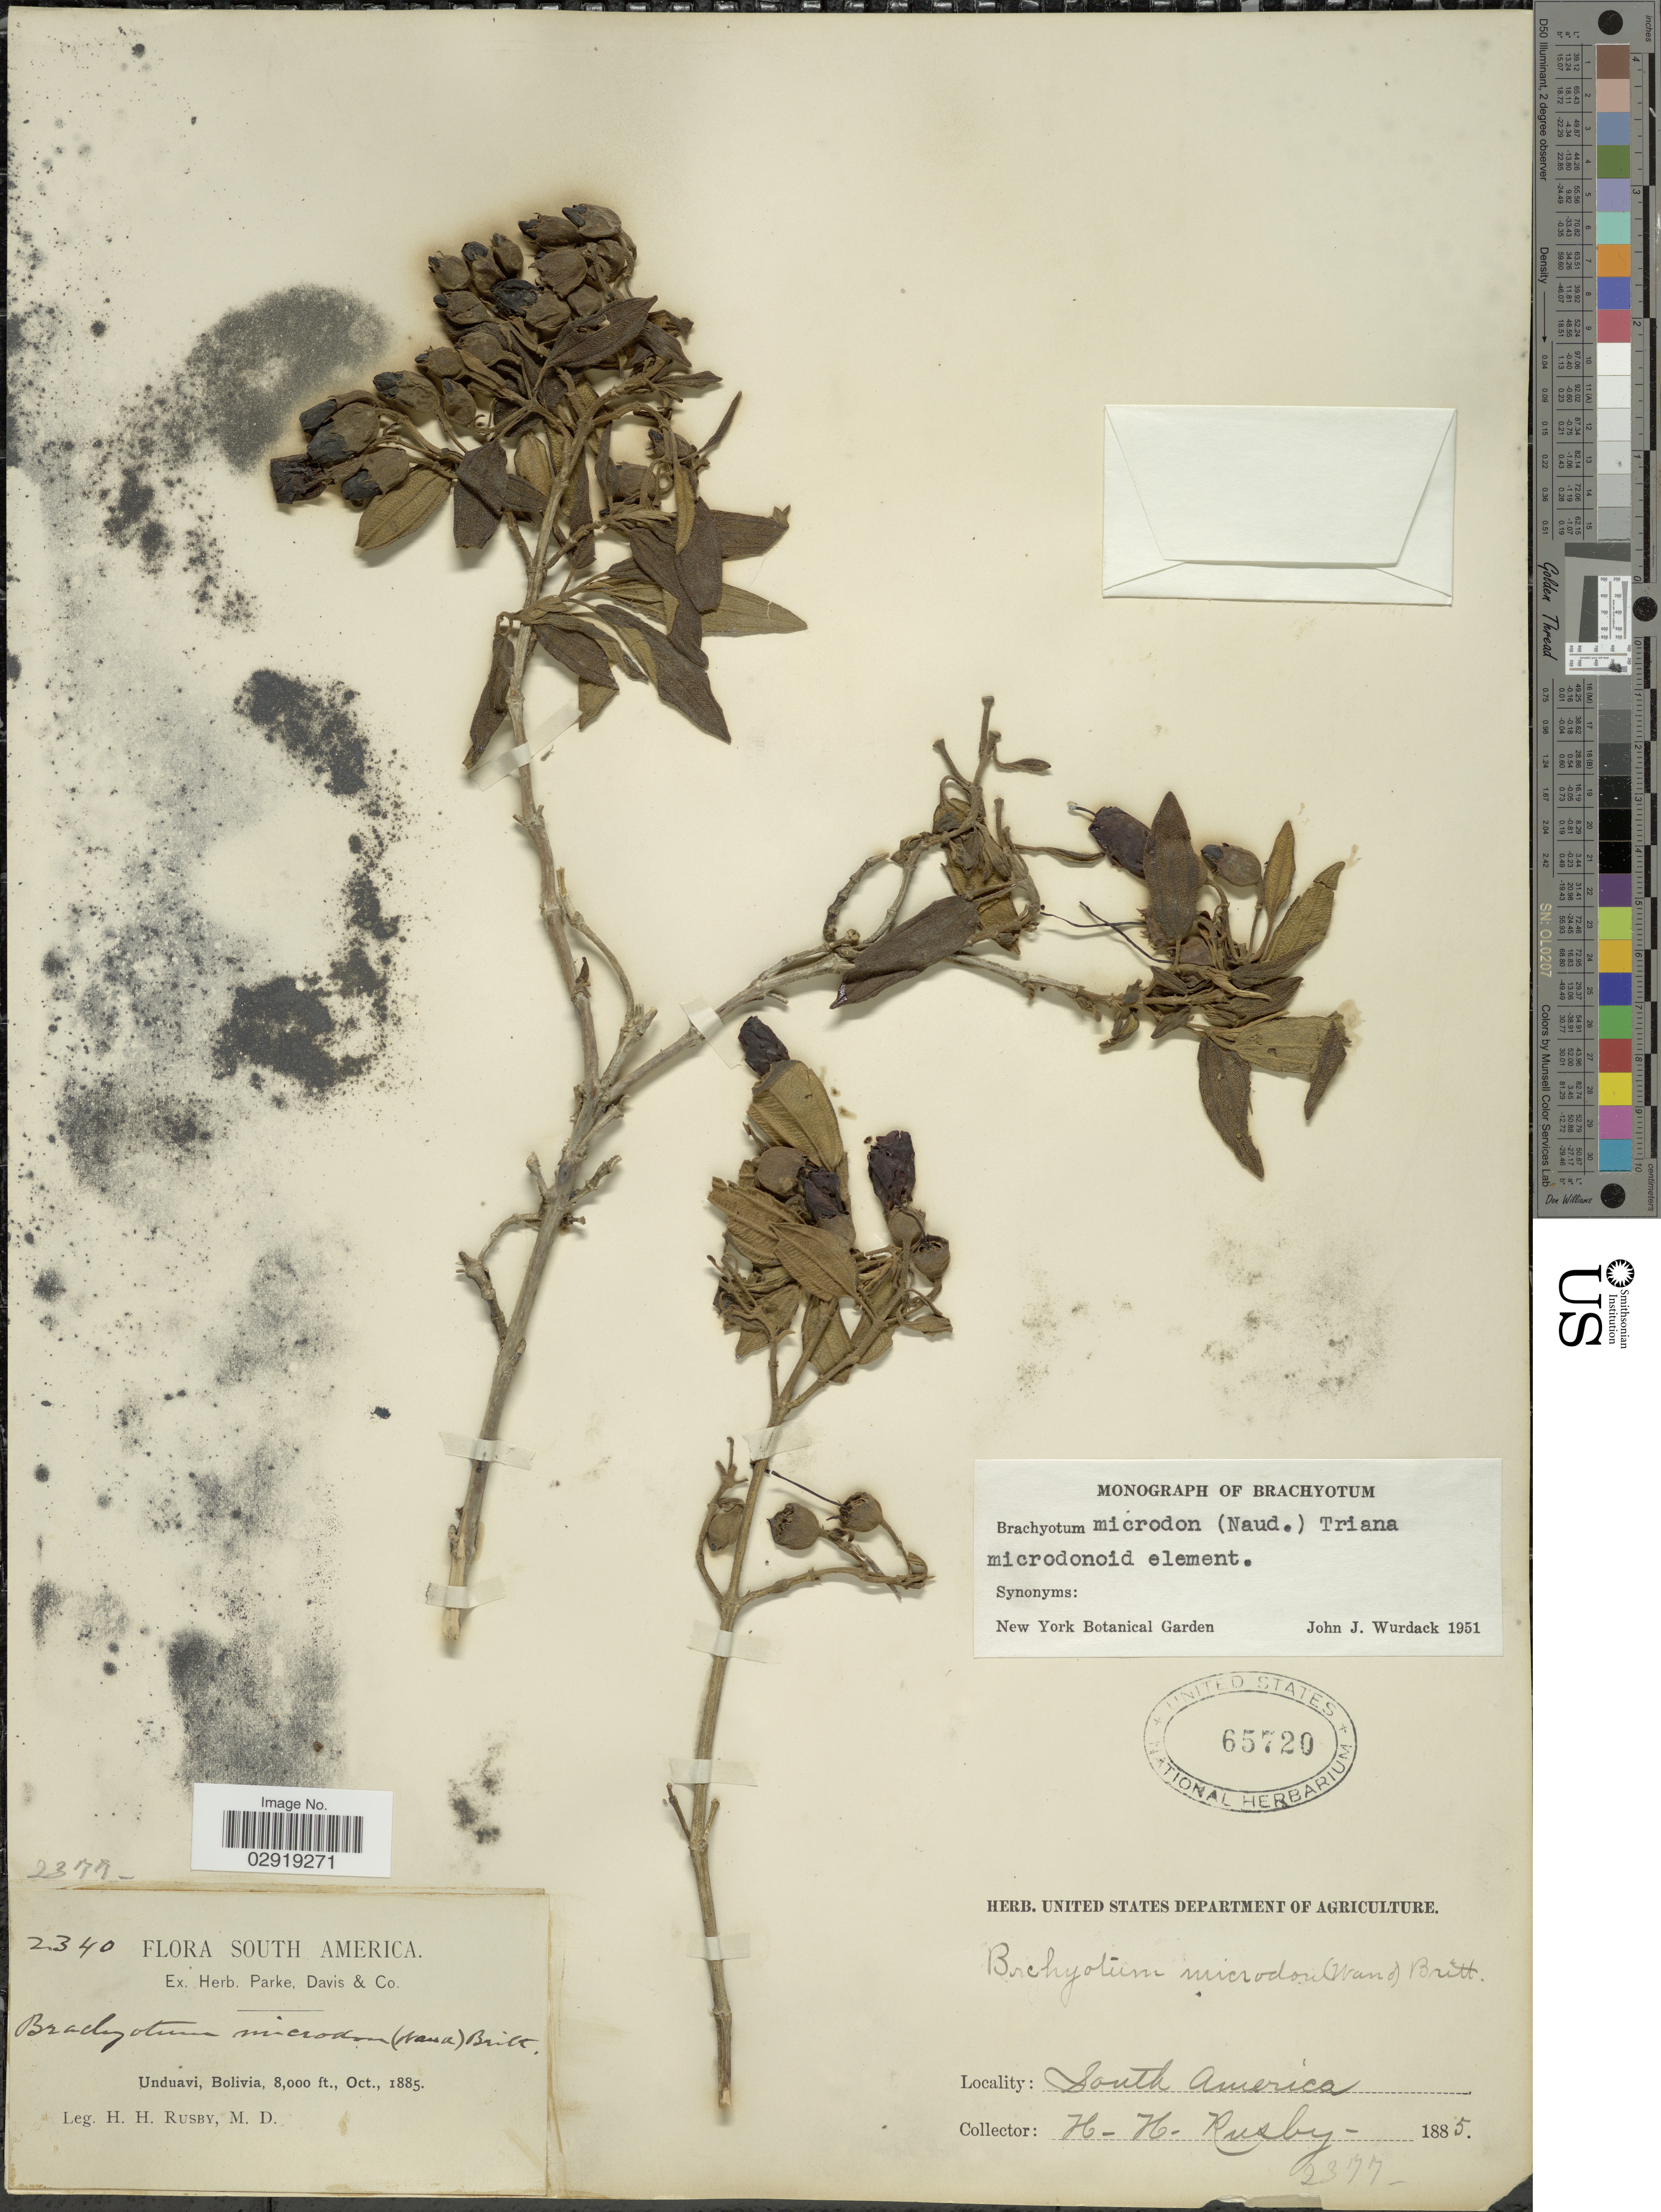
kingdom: Plantae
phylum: Tracheophyta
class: Magnoliopsida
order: Myrtales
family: Melastomataceae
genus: Brachyotum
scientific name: Brachyotum microdon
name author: (Naudin) Triana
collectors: H. H. Rusby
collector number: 2340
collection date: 1885-10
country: Bolivia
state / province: La Paz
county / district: Nor Yungas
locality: Unduavi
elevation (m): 2438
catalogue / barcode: US 65720